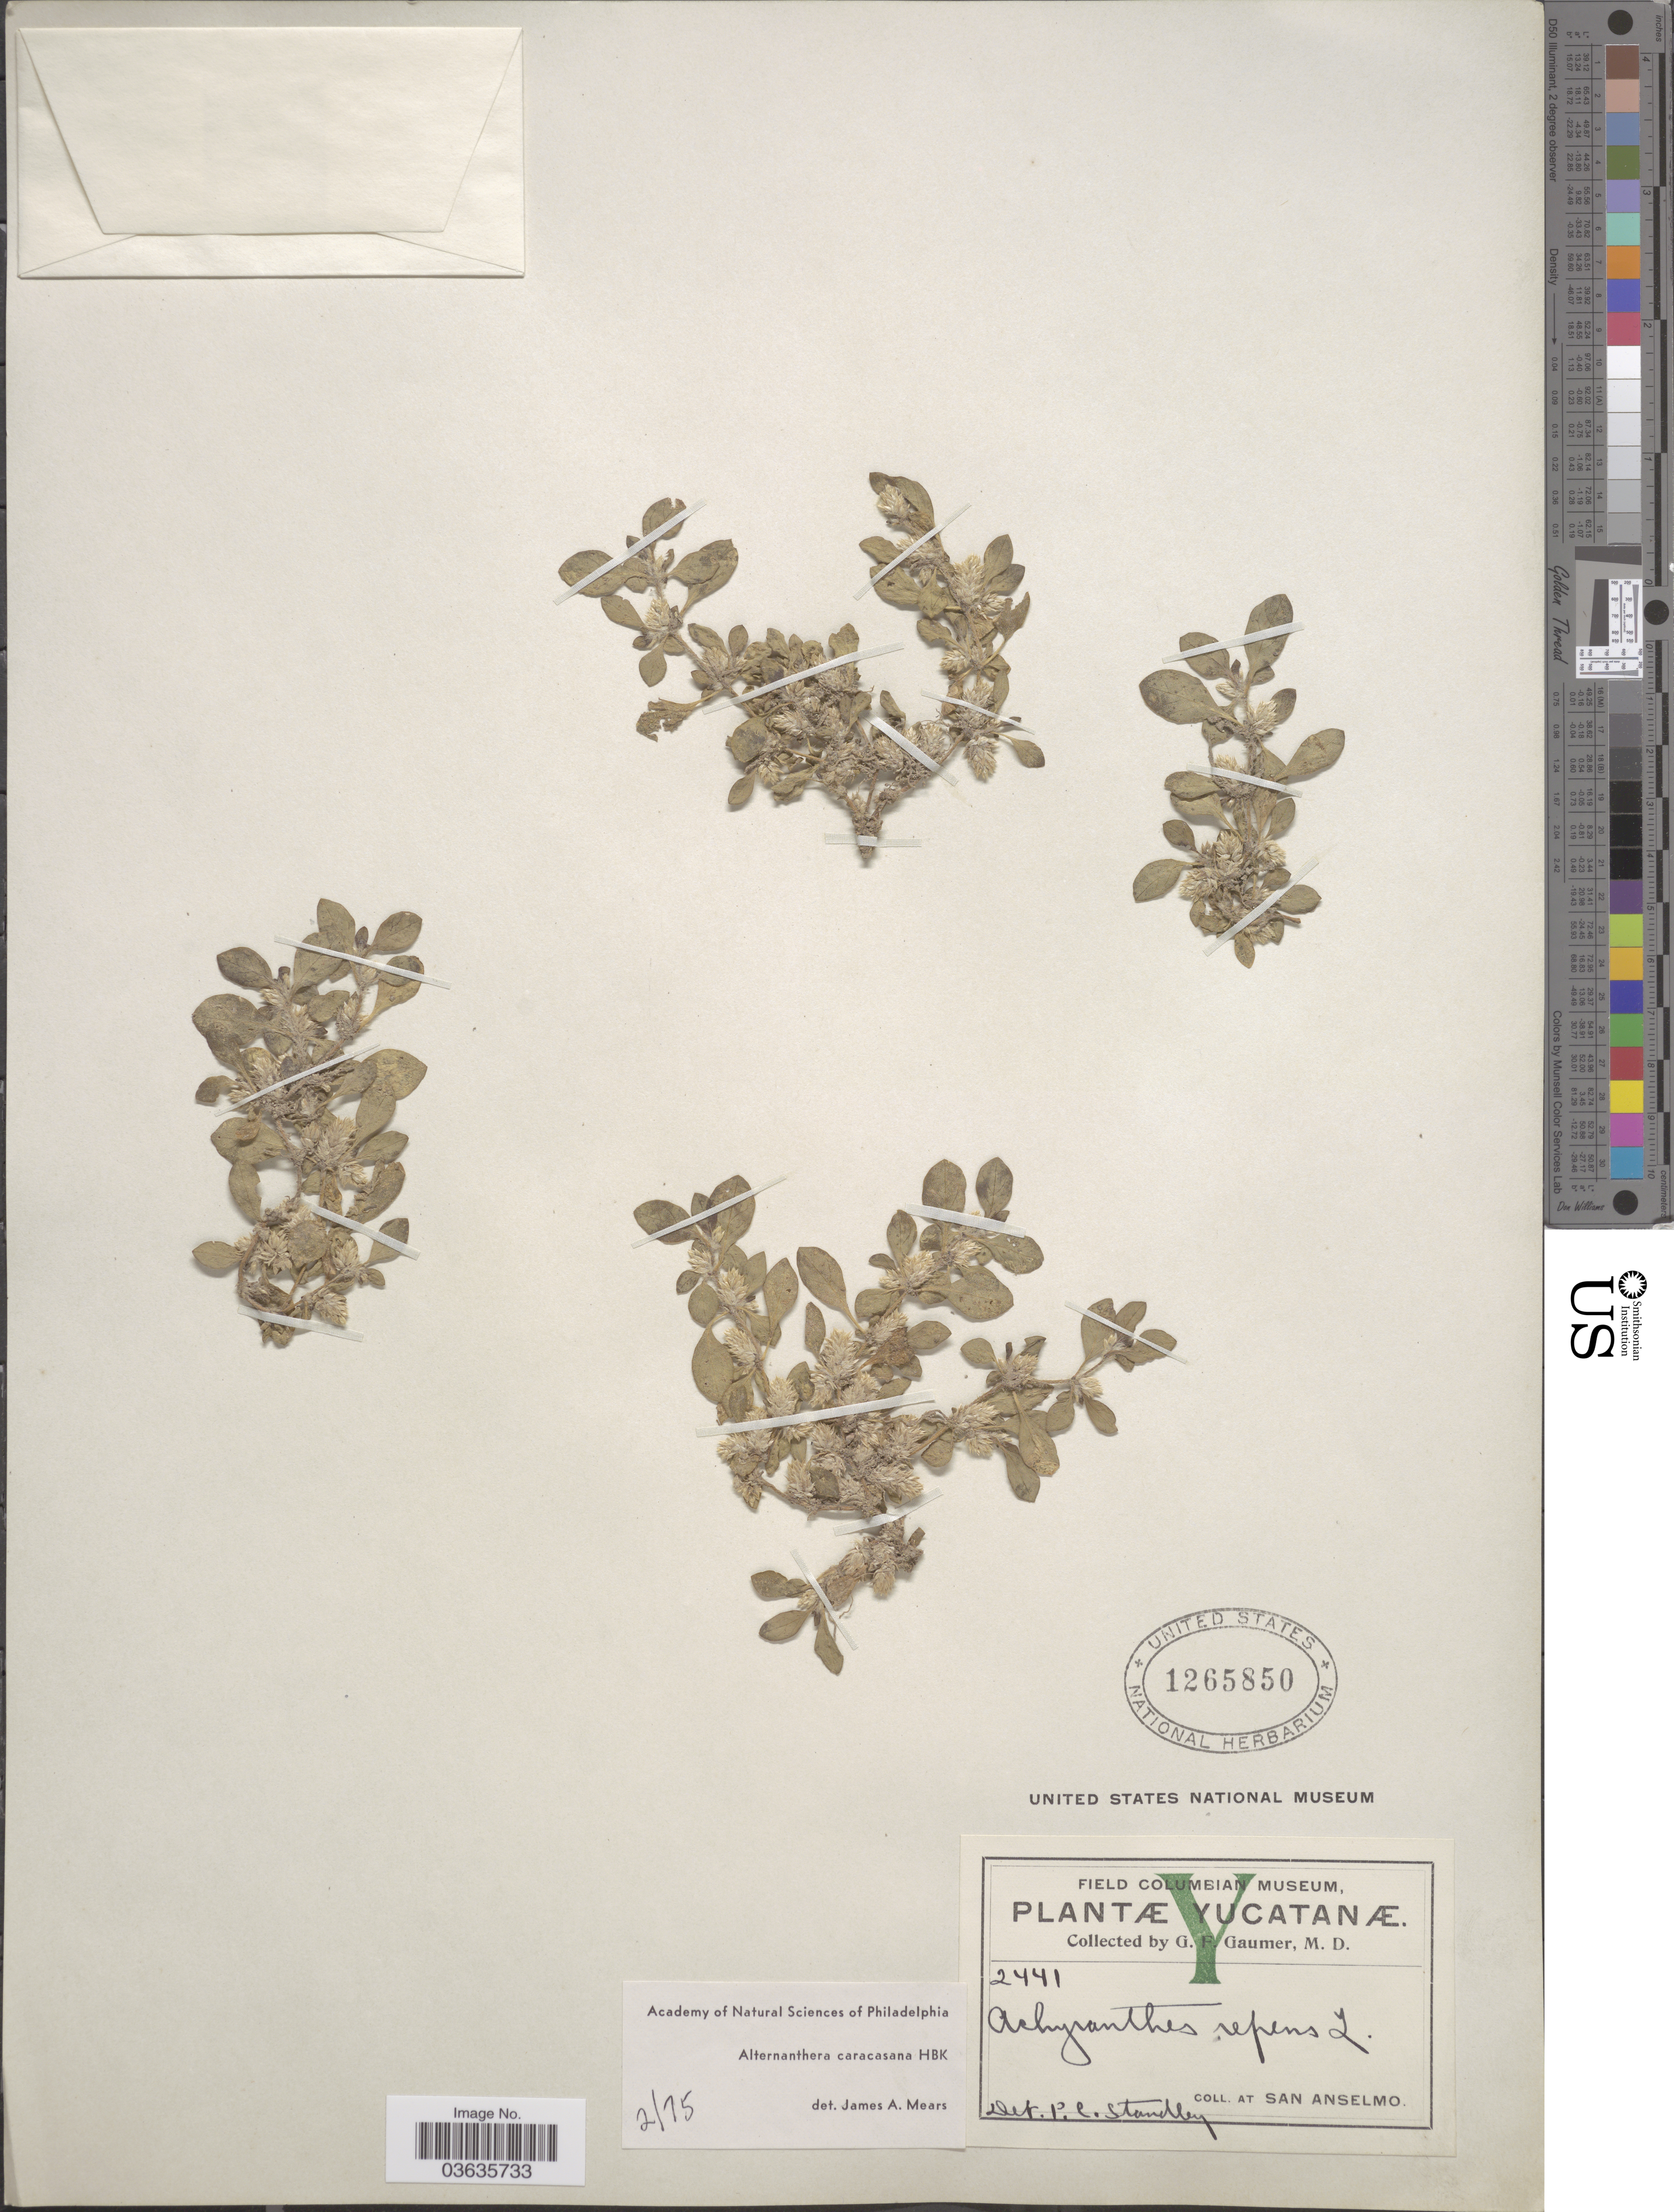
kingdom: Plantae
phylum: Tracheophyta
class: Magnoliopsida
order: Caryophyllales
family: Amaranthaceae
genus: Alternanthera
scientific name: Alternanthera caracasana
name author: Kunth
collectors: G. F. Gaumer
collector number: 2441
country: Mexico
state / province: Yucatán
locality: At San Anselmo.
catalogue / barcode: US 1265850